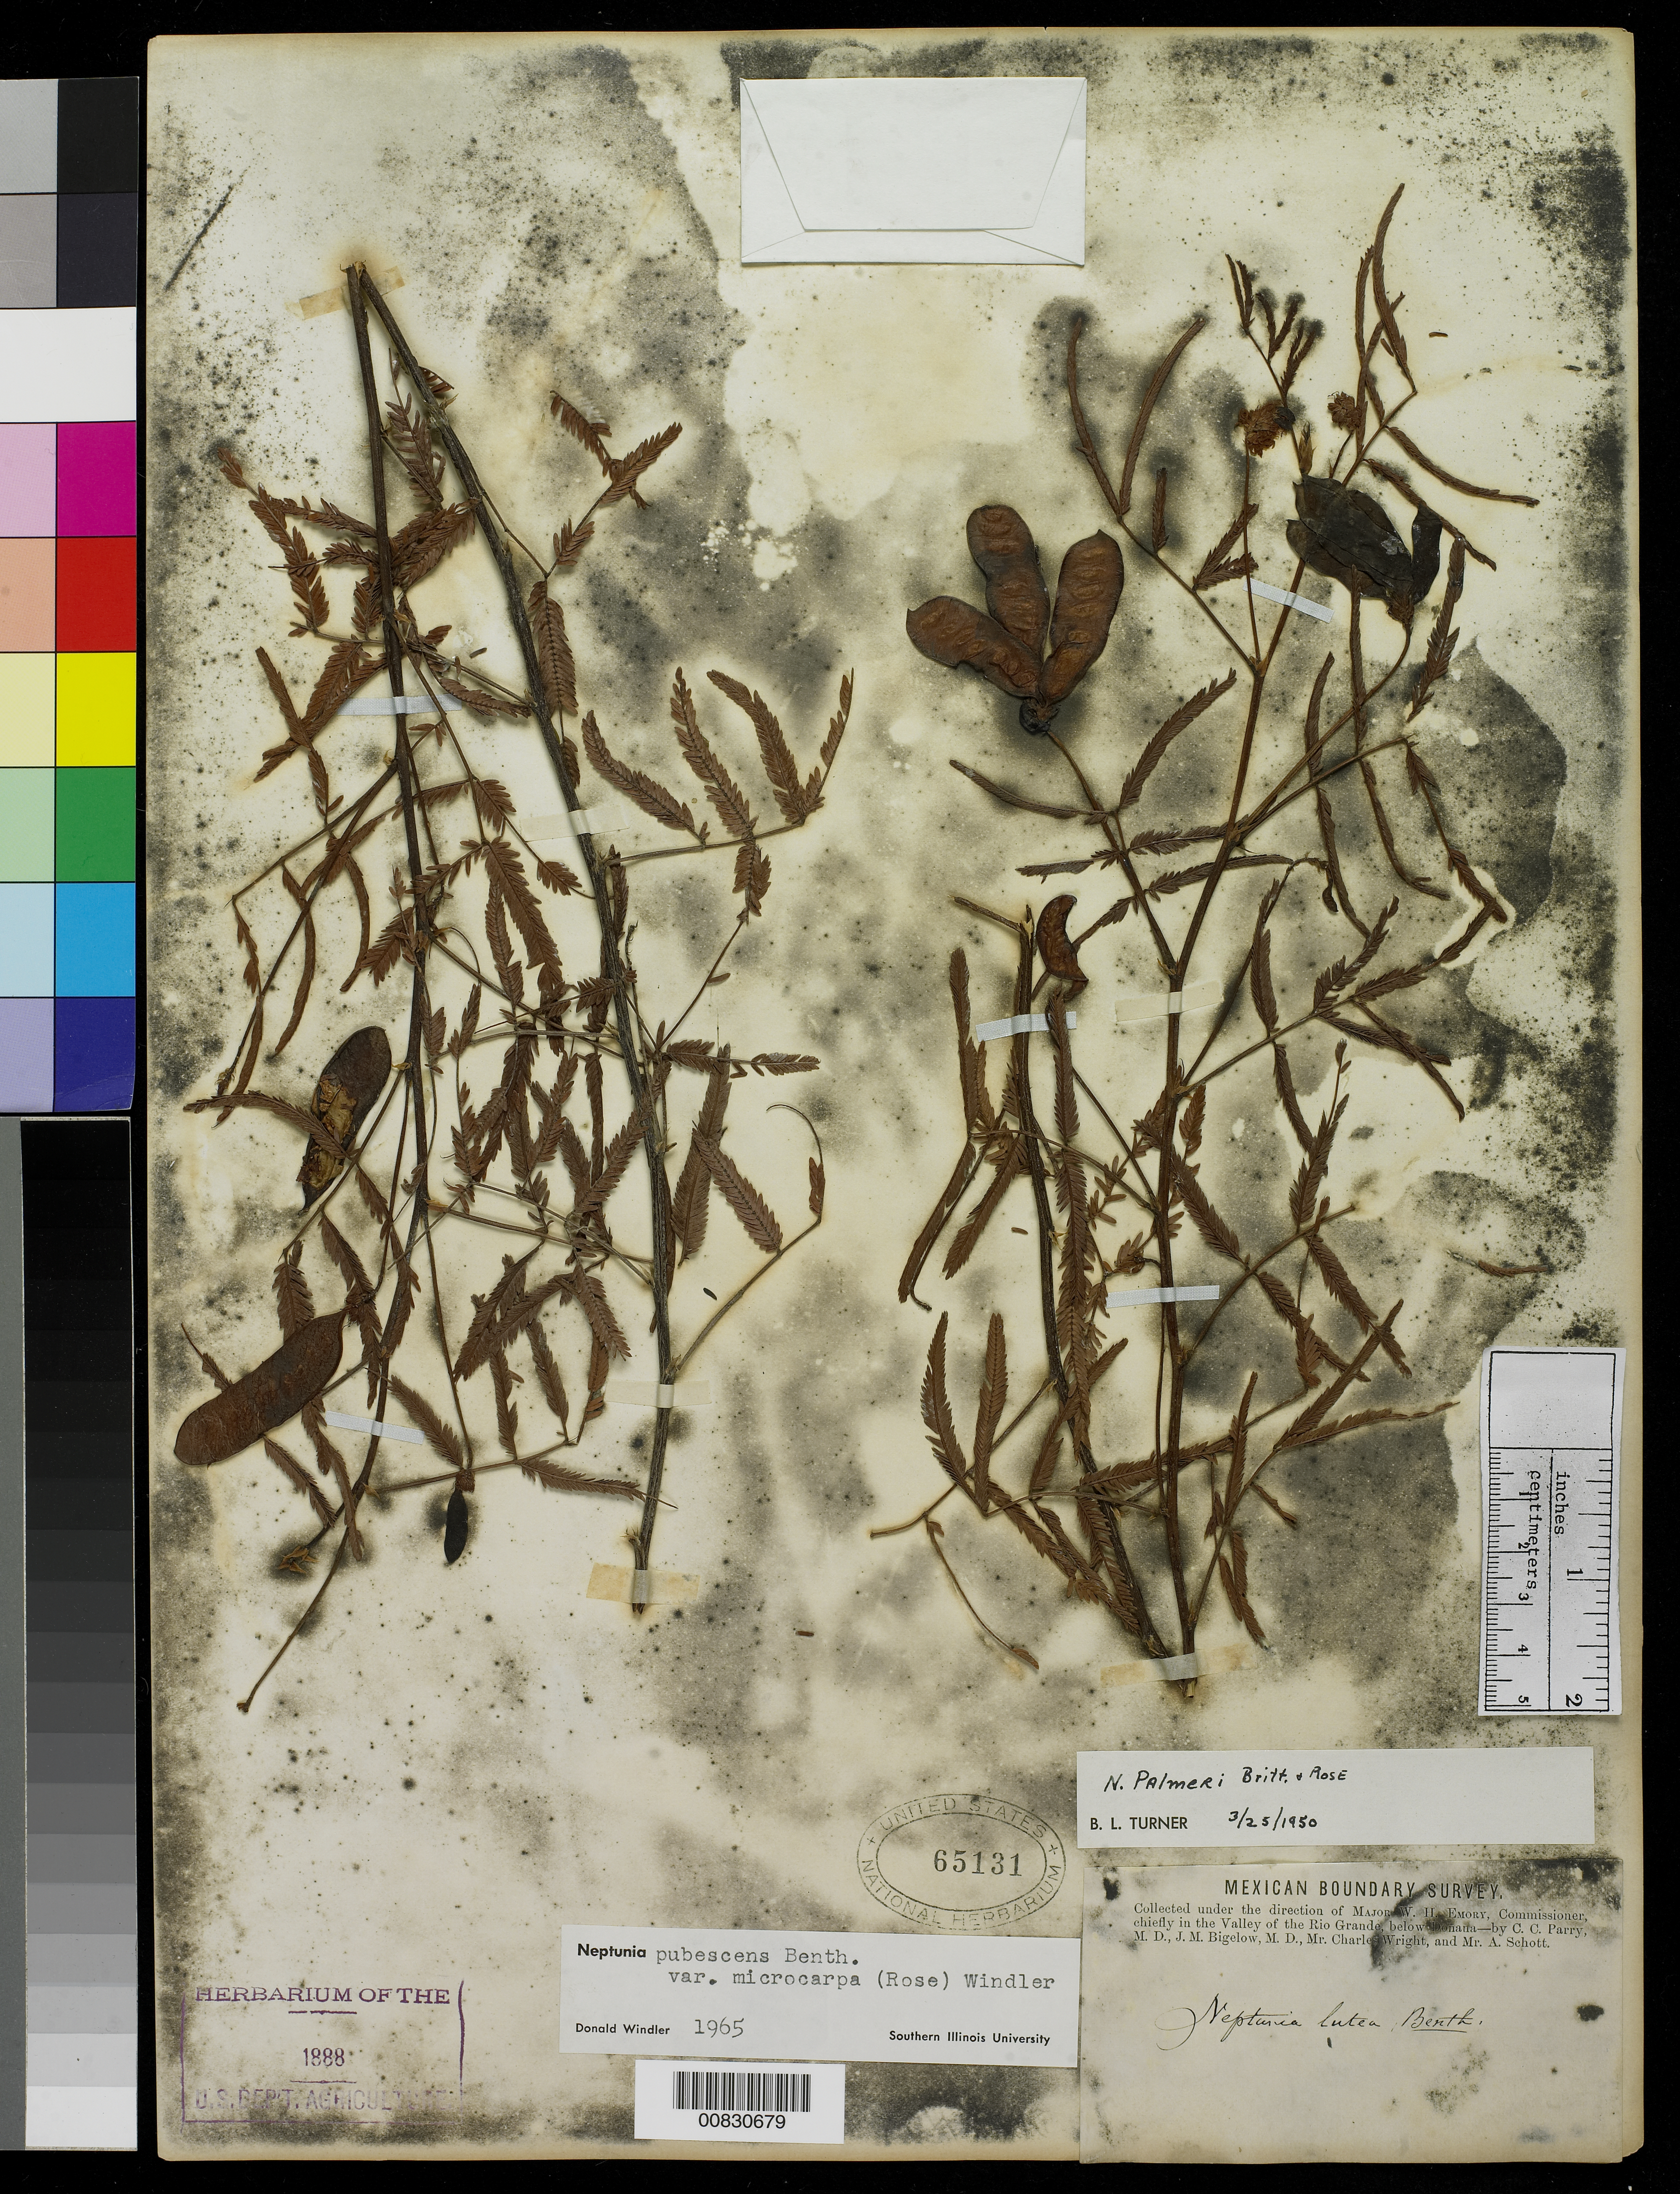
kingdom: Plantae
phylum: Tracheophyta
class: Magnoliopsida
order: Fabales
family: Fabaceae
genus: Neptunia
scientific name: Neptunia pubescens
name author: Benth.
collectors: C. C. Parry, J. M. Bigelow, C. Wright & A. C. V. Schott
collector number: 763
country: United States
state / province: New Mexico / Texas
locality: Valley of the Rio Grande, below Doñana.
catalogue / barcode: US 65131